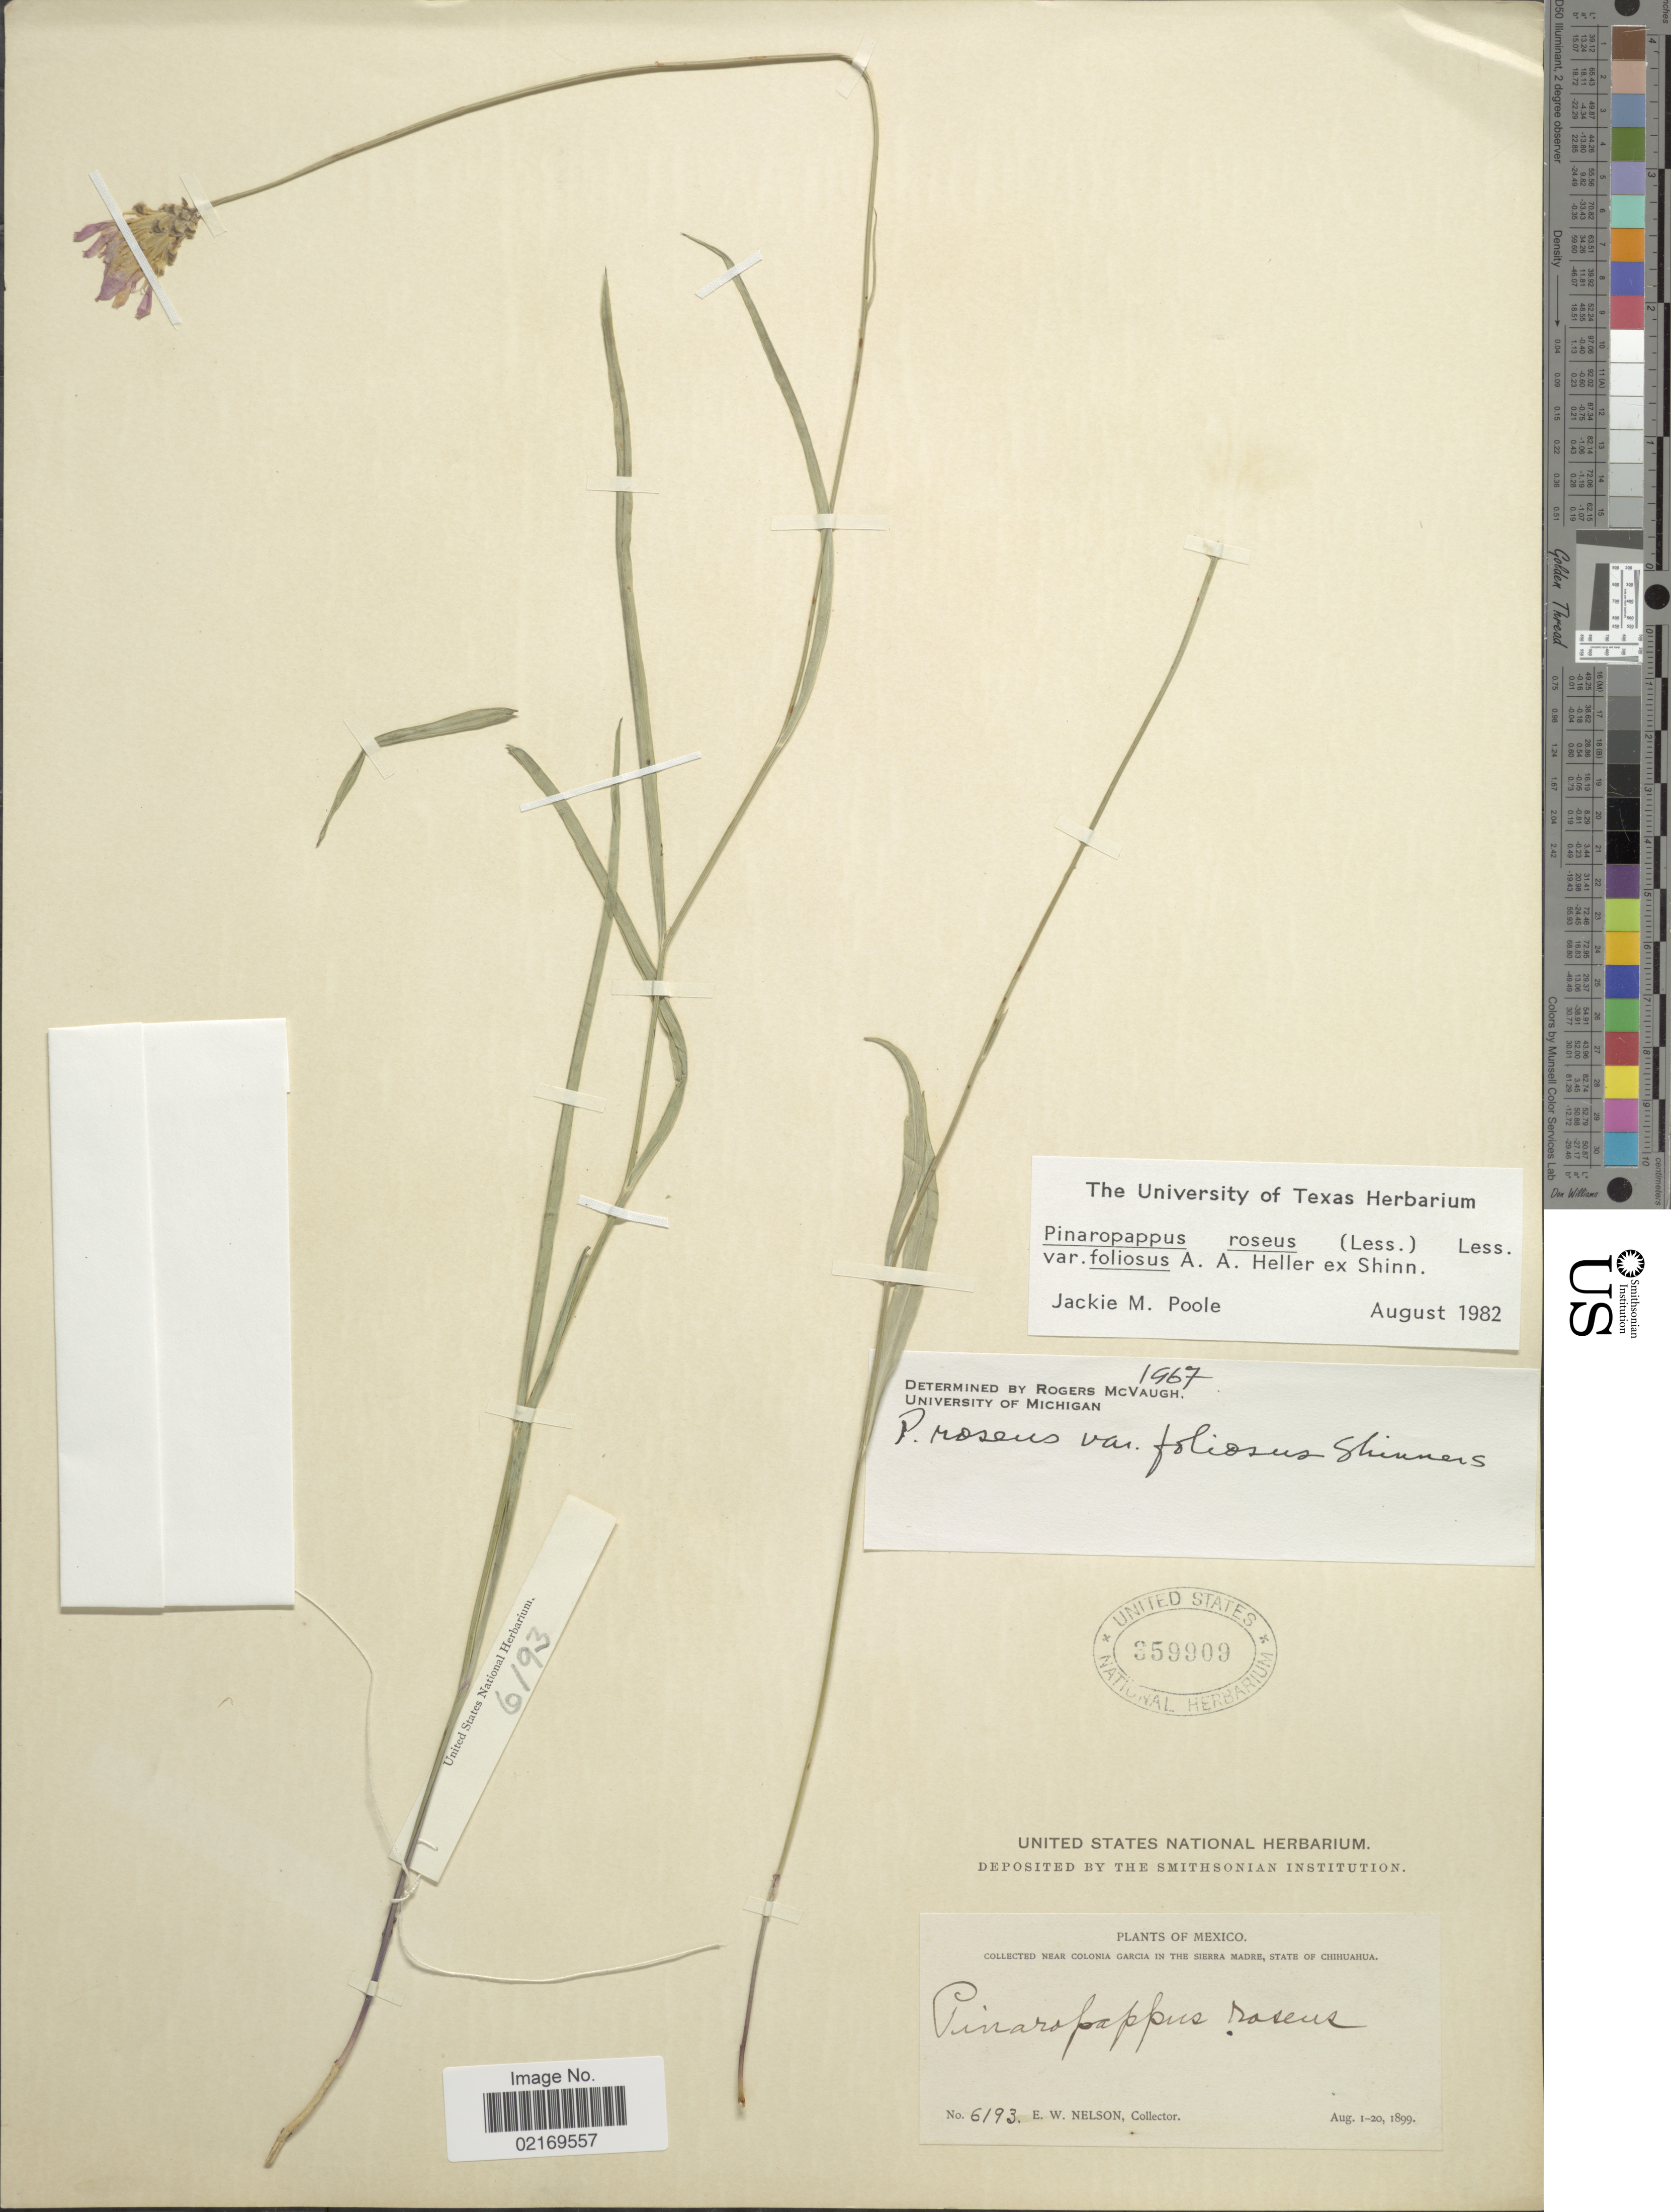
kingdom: Plantae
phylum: Tracheophyta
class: Magnoliopsida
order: Asterales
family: Asteraceae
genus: Pinaropappus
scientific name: Pinaropappus roseus var. foliosus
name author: Shinners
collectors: E. W. Nelson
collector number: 6193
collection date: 1899-08-01/1899-08-20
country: Mexico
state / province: Chihuahua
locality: Near Colonia Garcia in the Sierra Madre.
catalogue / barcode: US 359909